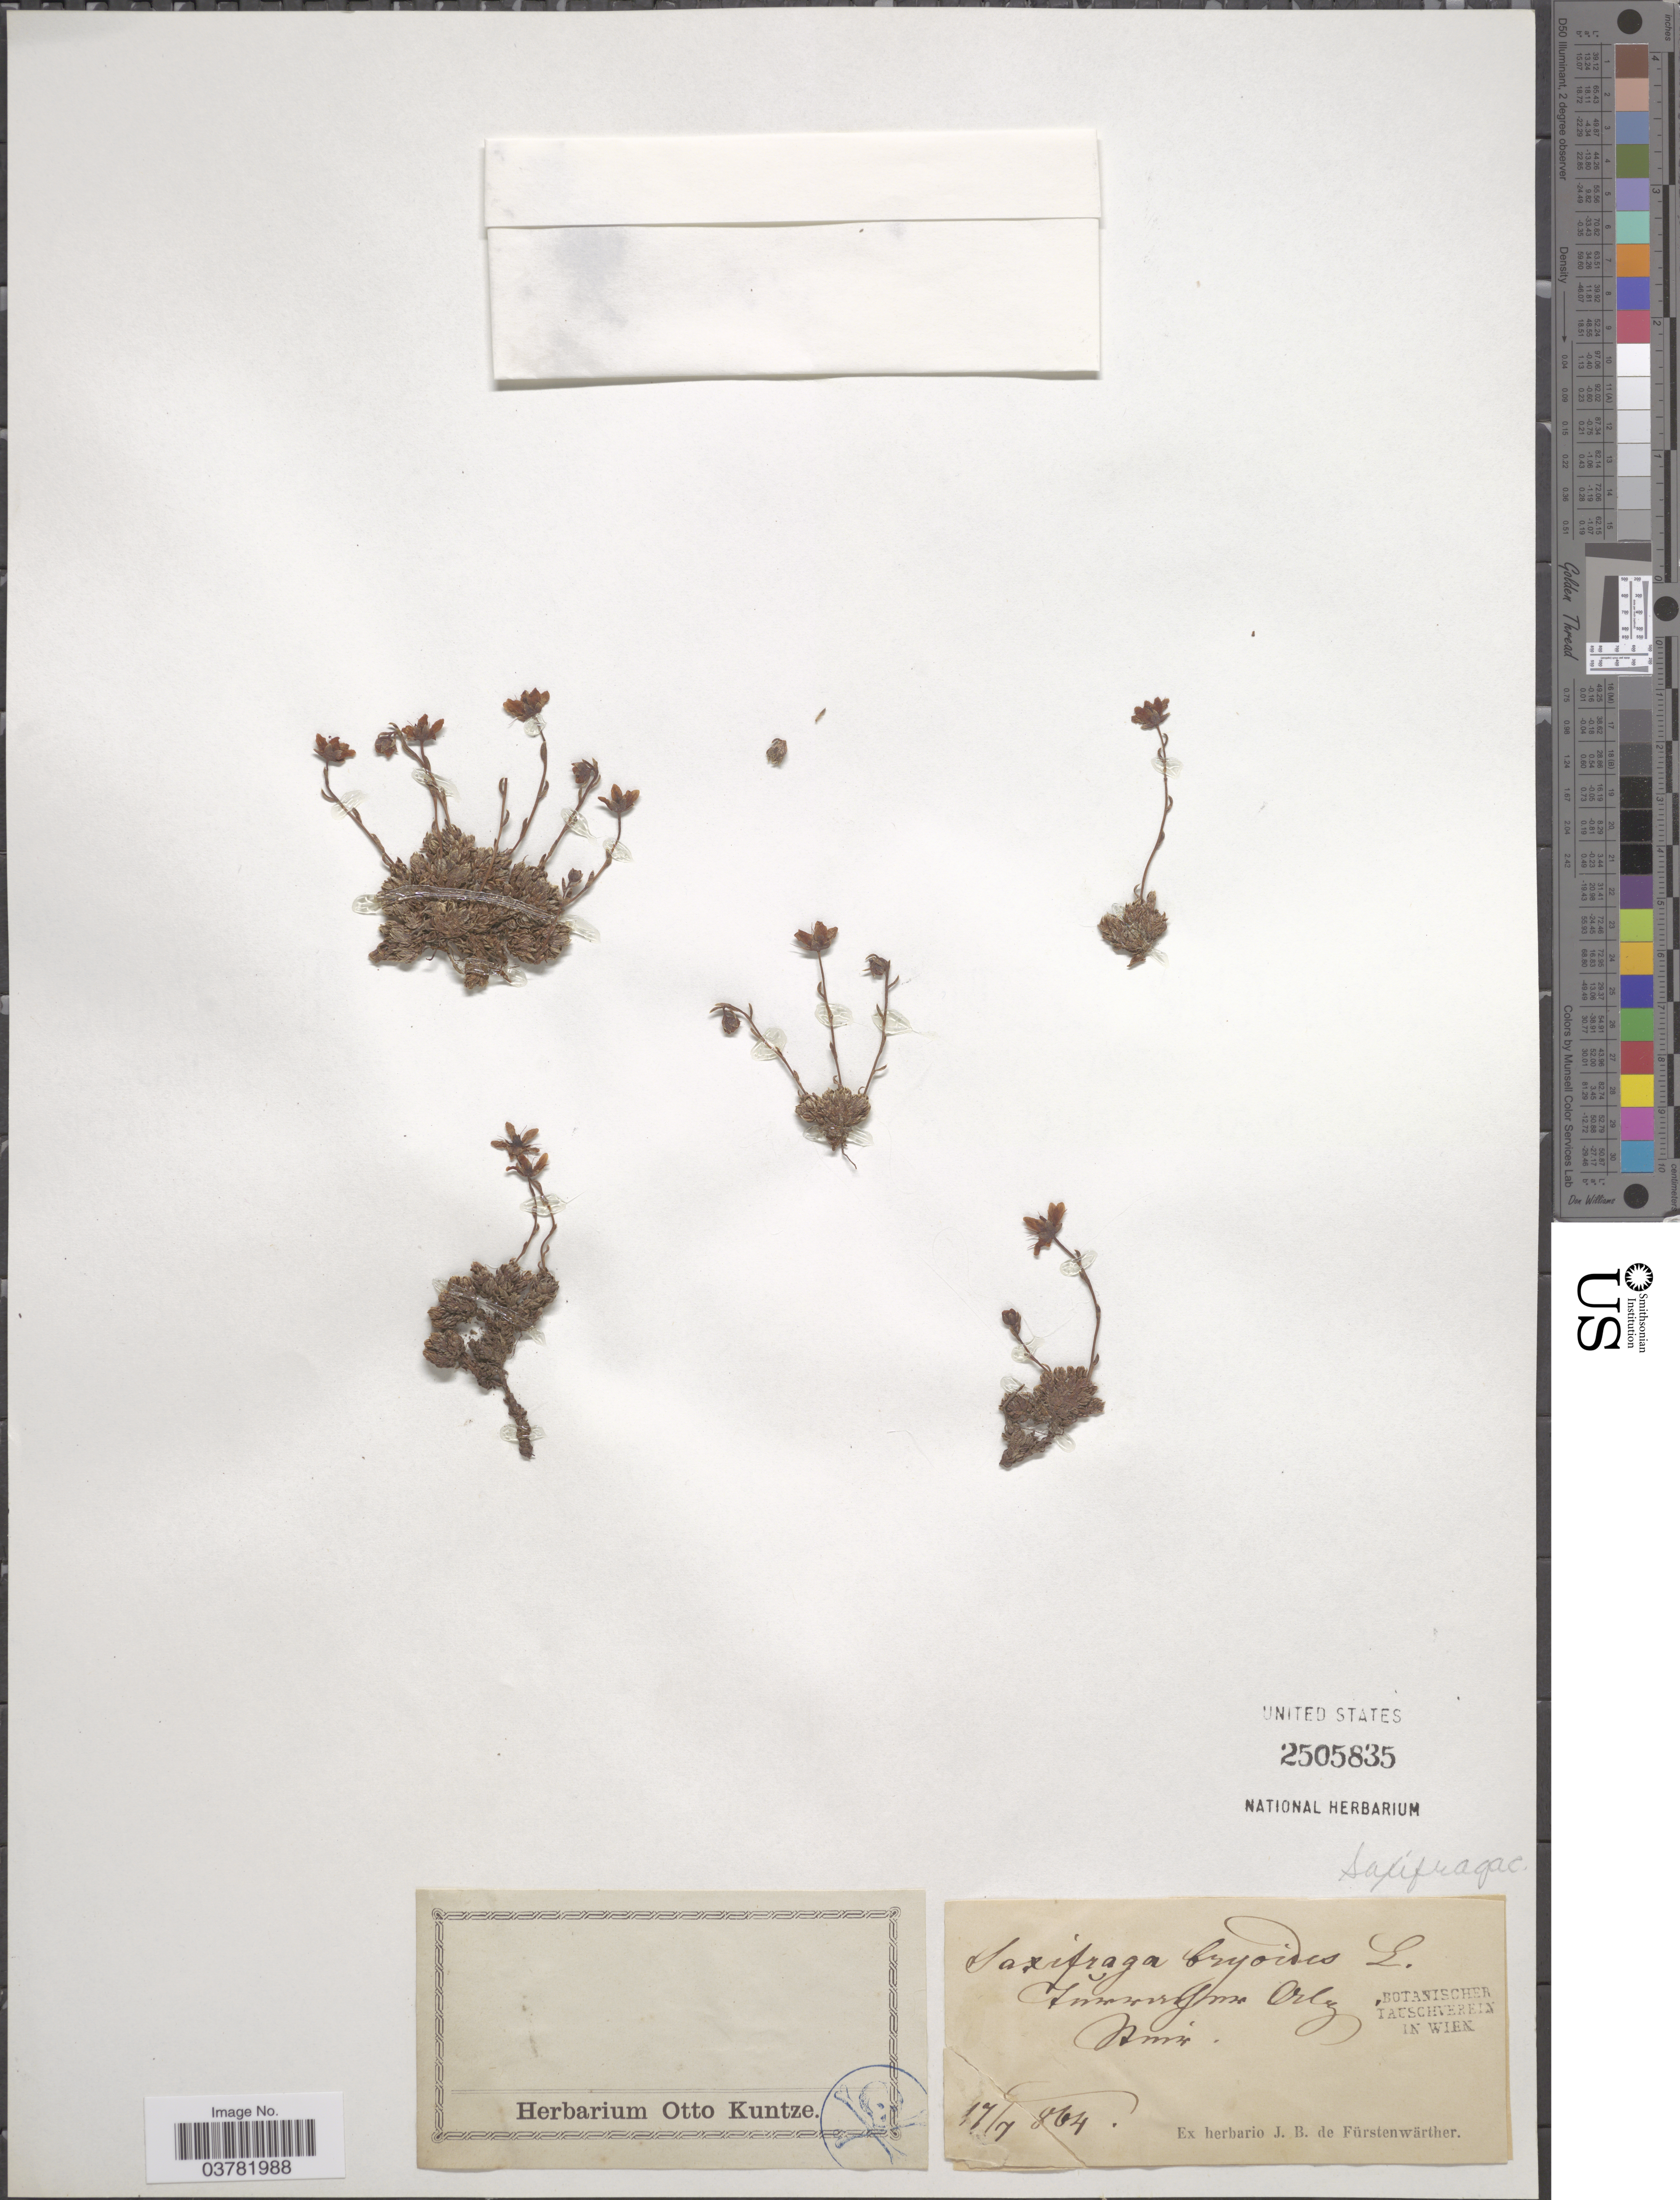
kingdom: Plantae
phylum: Tracheophyta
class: Magnoliopsida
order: Saxifragales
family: Saxifragaceae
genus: Saxifraga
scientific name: Saxifraga bryoides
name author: L.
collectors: Ex Herb. J. B. de Fürstenwärther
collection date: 1864-07-17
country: Austria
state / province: Wien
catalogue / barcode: US 2505835